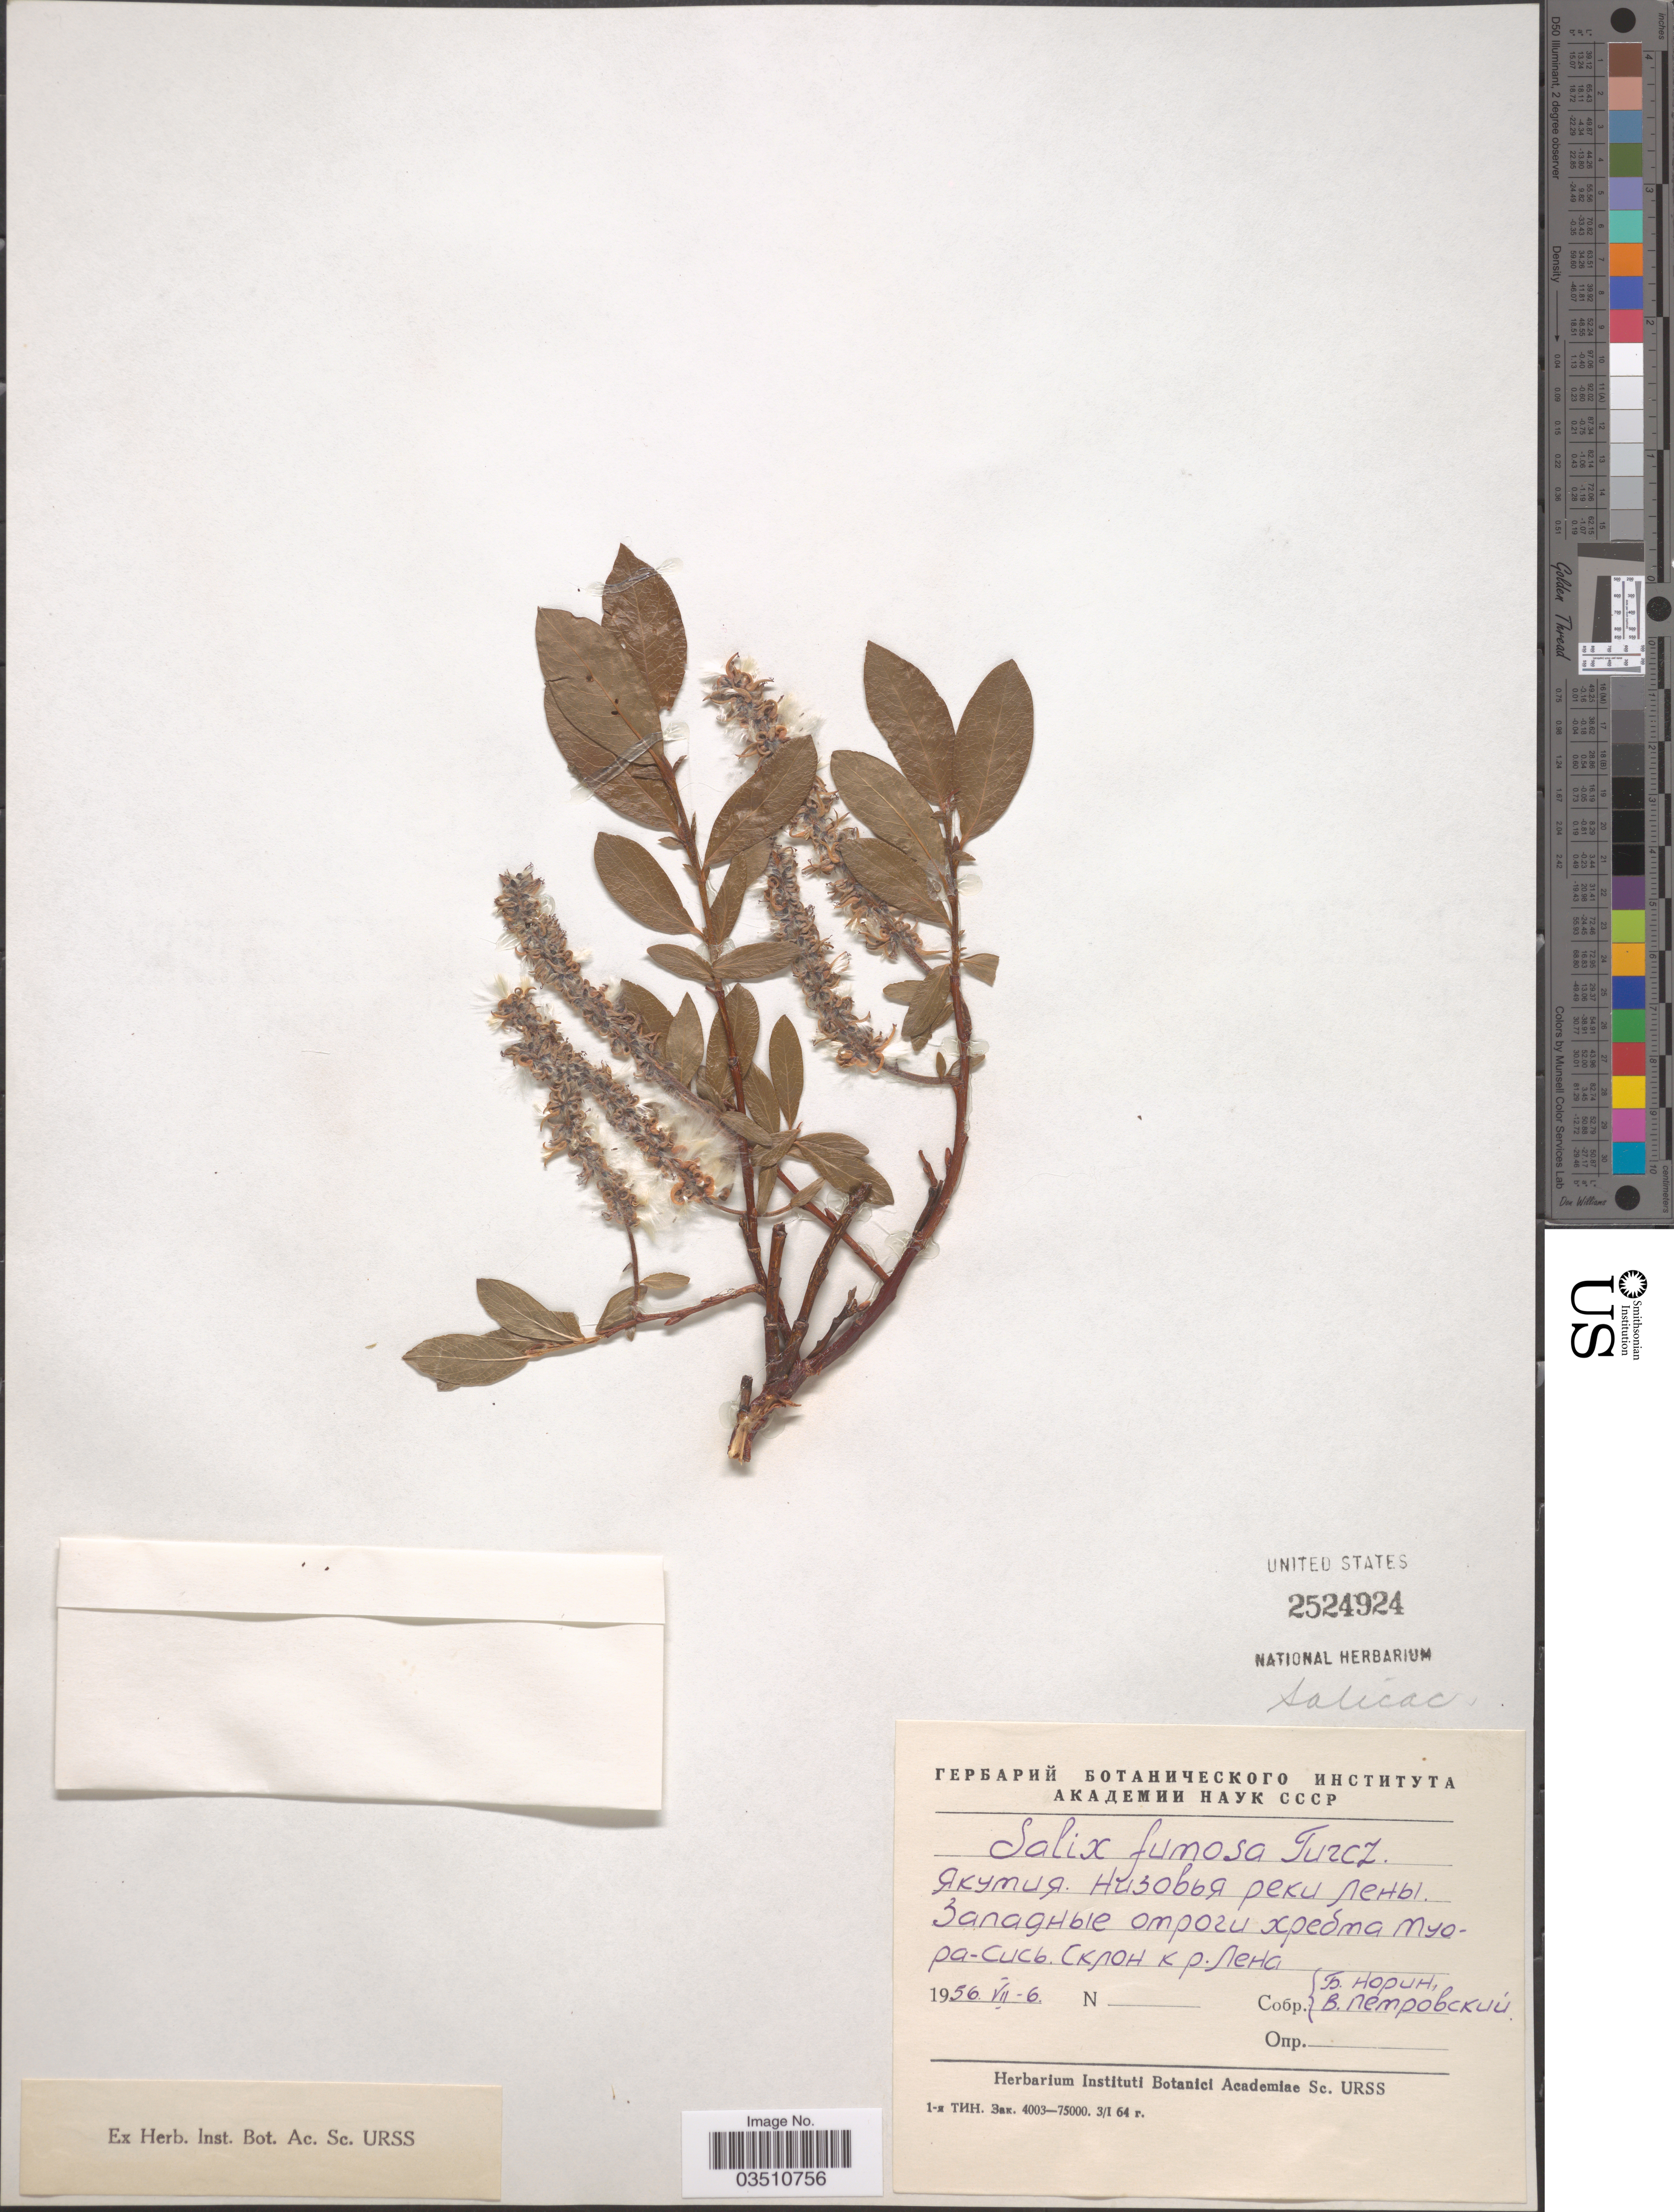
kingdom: Plantae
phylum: Tracheophyta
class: Magnoliopsida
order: Malpighiales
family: Salicaceae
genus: Salix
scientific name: Salix fumosa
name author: Turcz.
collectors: B. Norin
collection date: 1956-07-06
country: Russian Federation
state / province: Sakha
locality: W slopes of Tuora-Sis Mts to River Lena.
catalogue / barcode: US 2524924